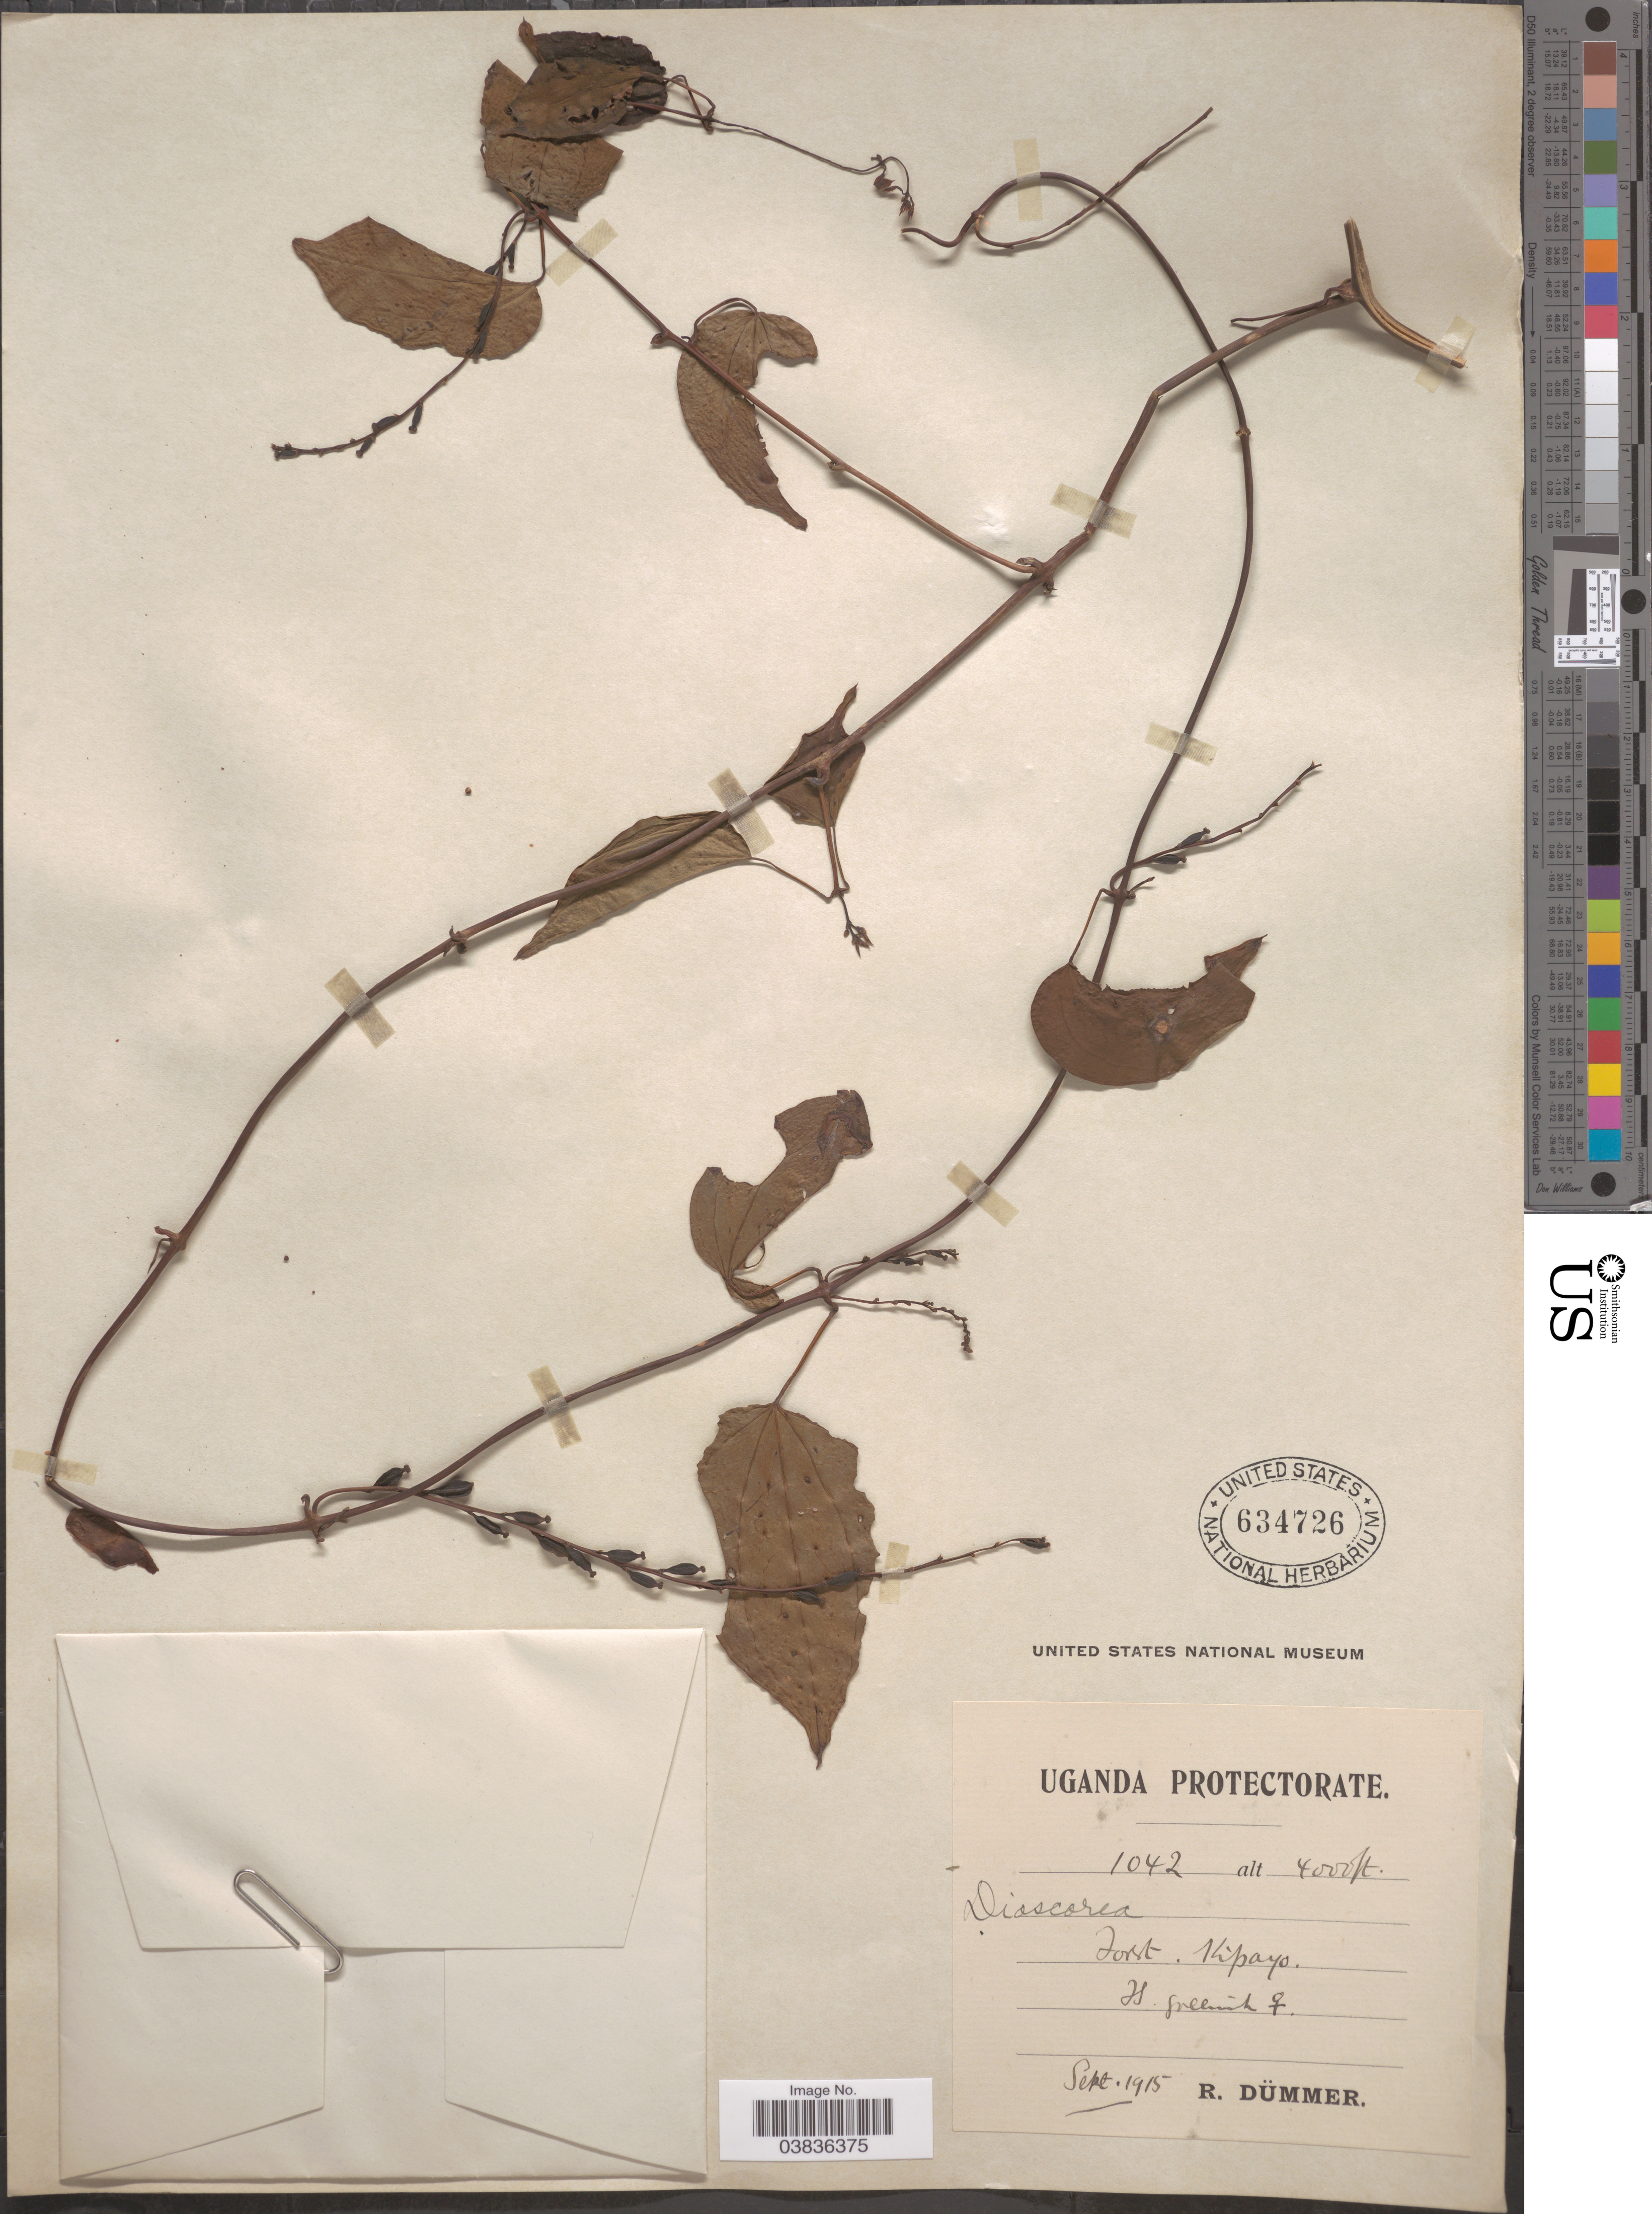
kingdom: Plantae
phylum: Tracheophyta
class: Liliopsida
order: Dioscoreales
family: Dioscoreaceae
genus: Dioscorea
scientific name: Dioscorea sp.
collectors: R. Dümmer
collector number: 1042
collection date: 1915-09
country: Uganda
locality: Uganda Protectorate. Forest Kipayo.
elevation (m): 1219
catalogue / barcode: US 634726